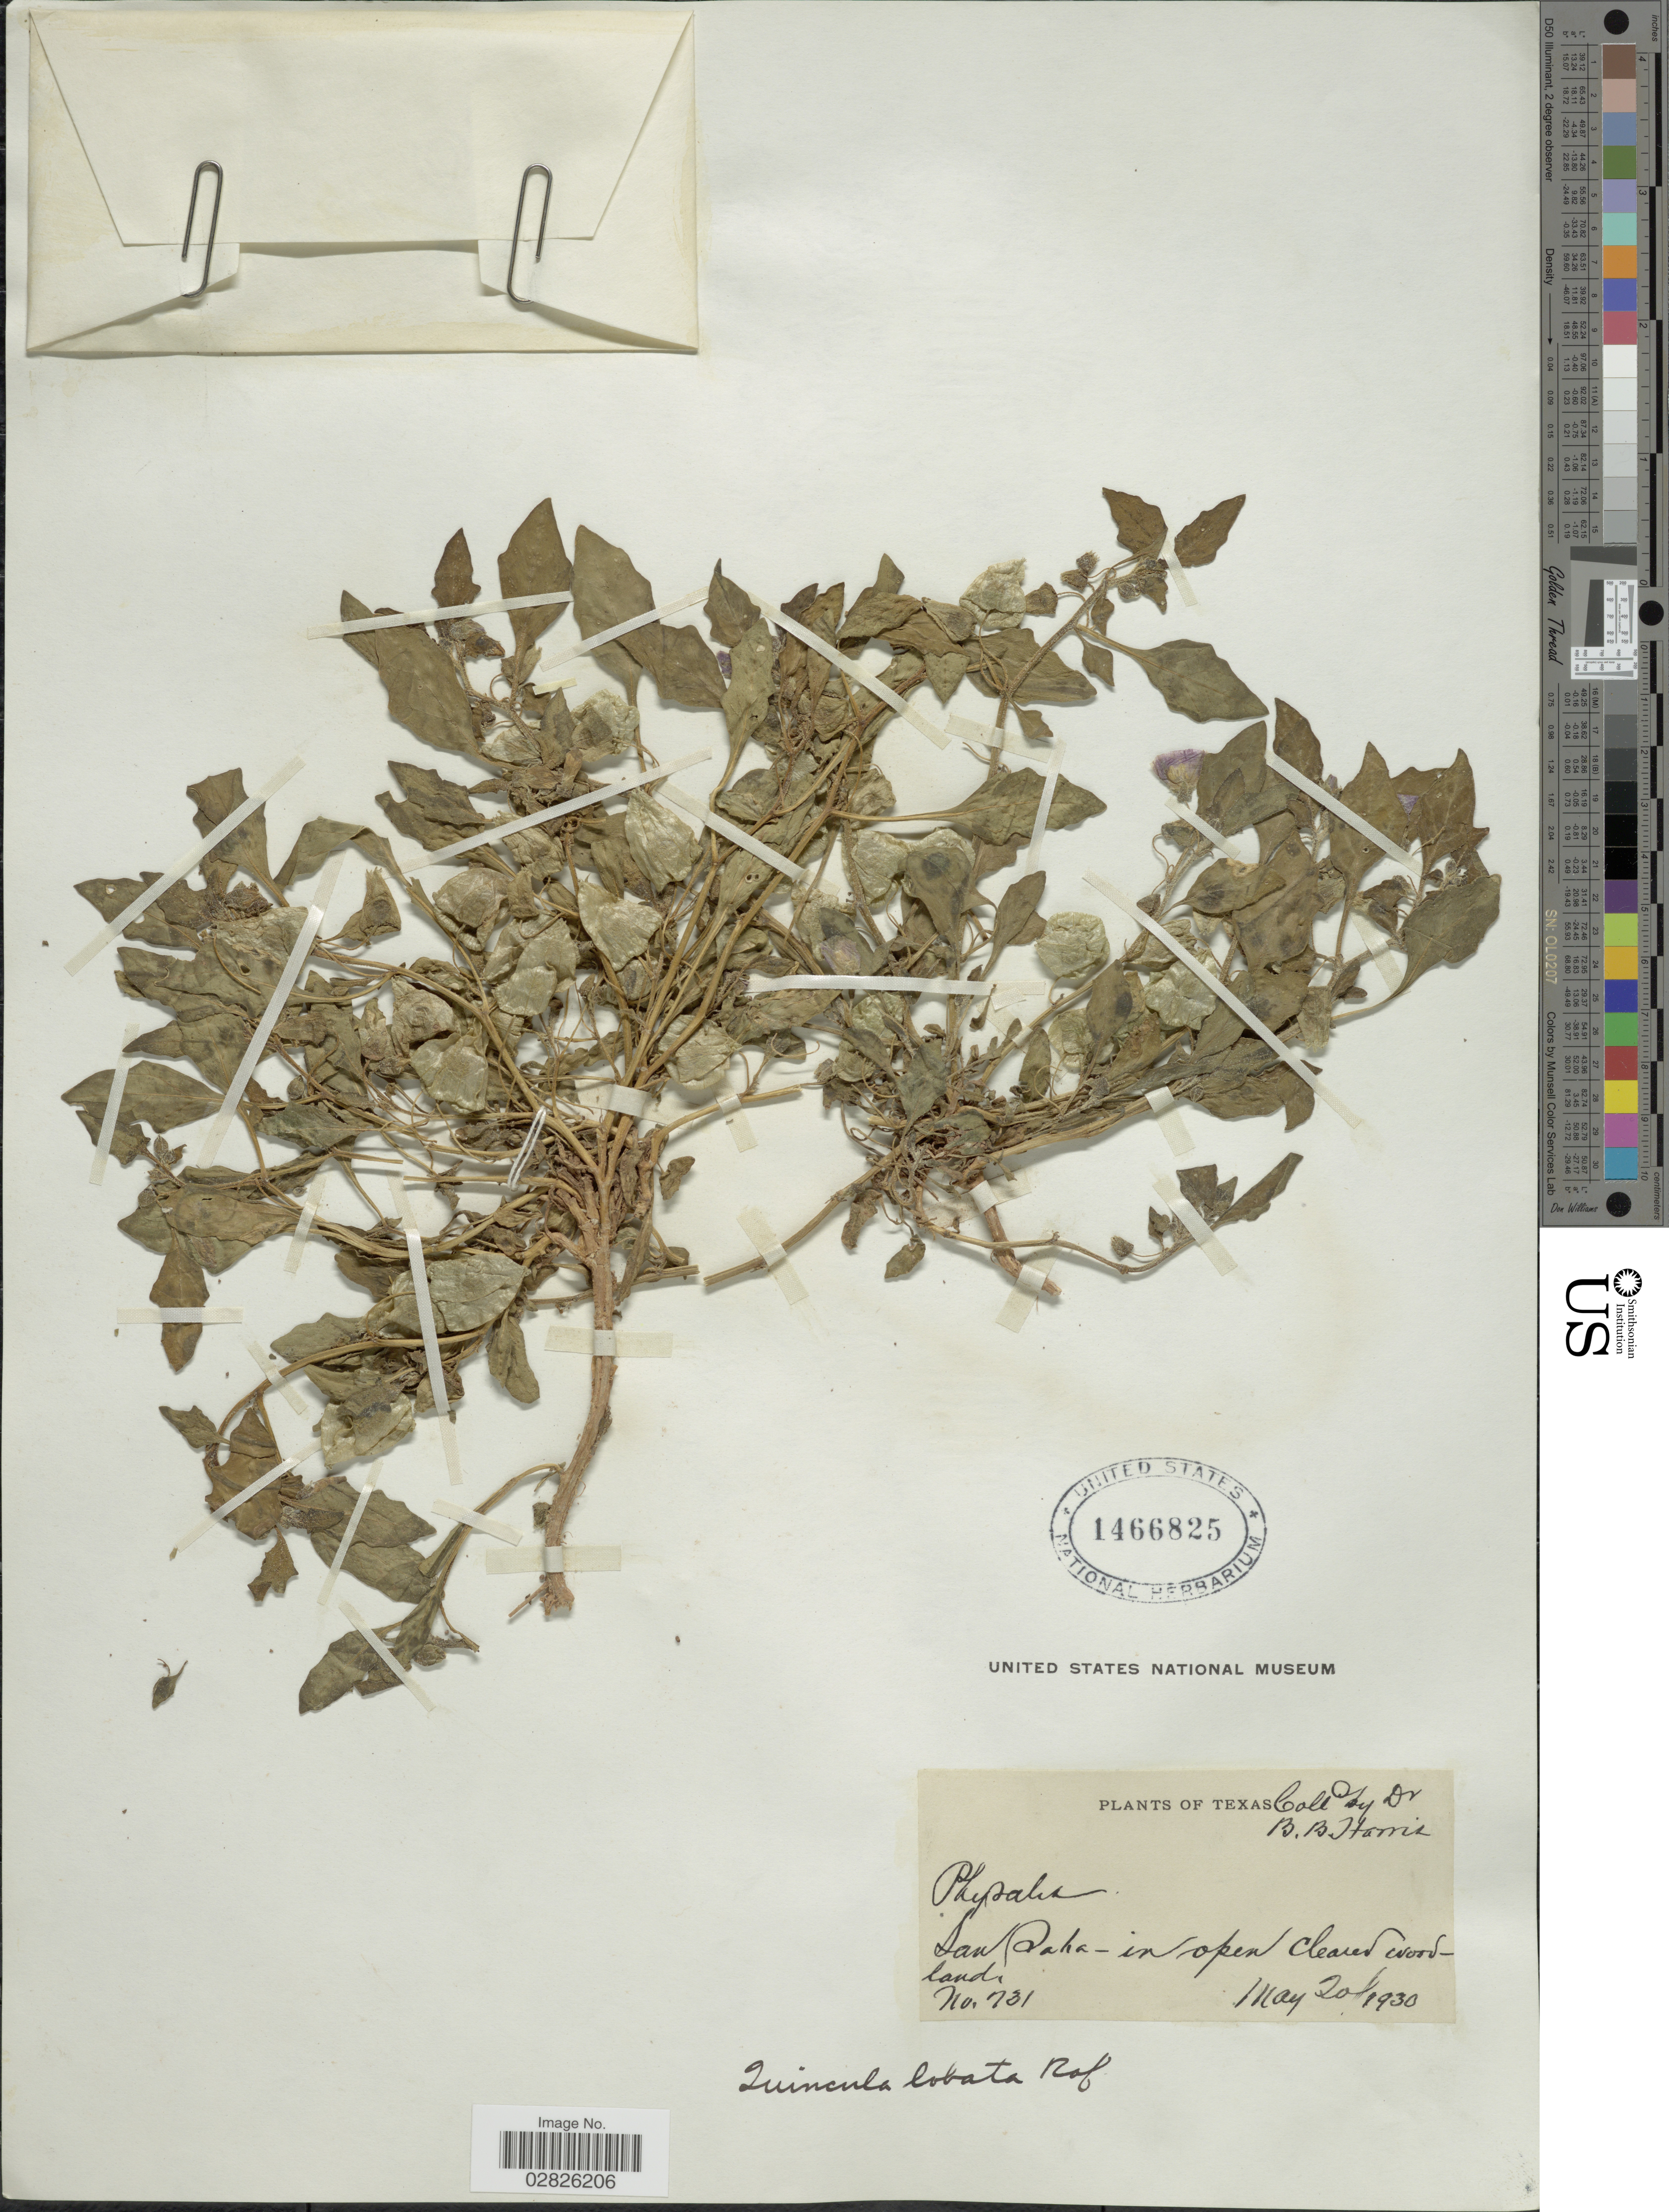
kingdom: Plantae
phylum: Tracheophyta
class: Magnoliopsida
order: Solanales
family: Solanaceae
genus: Quincula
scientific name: Quincula lobata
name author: (Torr.) Raf.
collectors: B. B. Harris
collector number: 731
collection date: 1930-05-20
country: United States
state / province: Texas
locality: San Saba.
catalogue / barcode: US 1466825